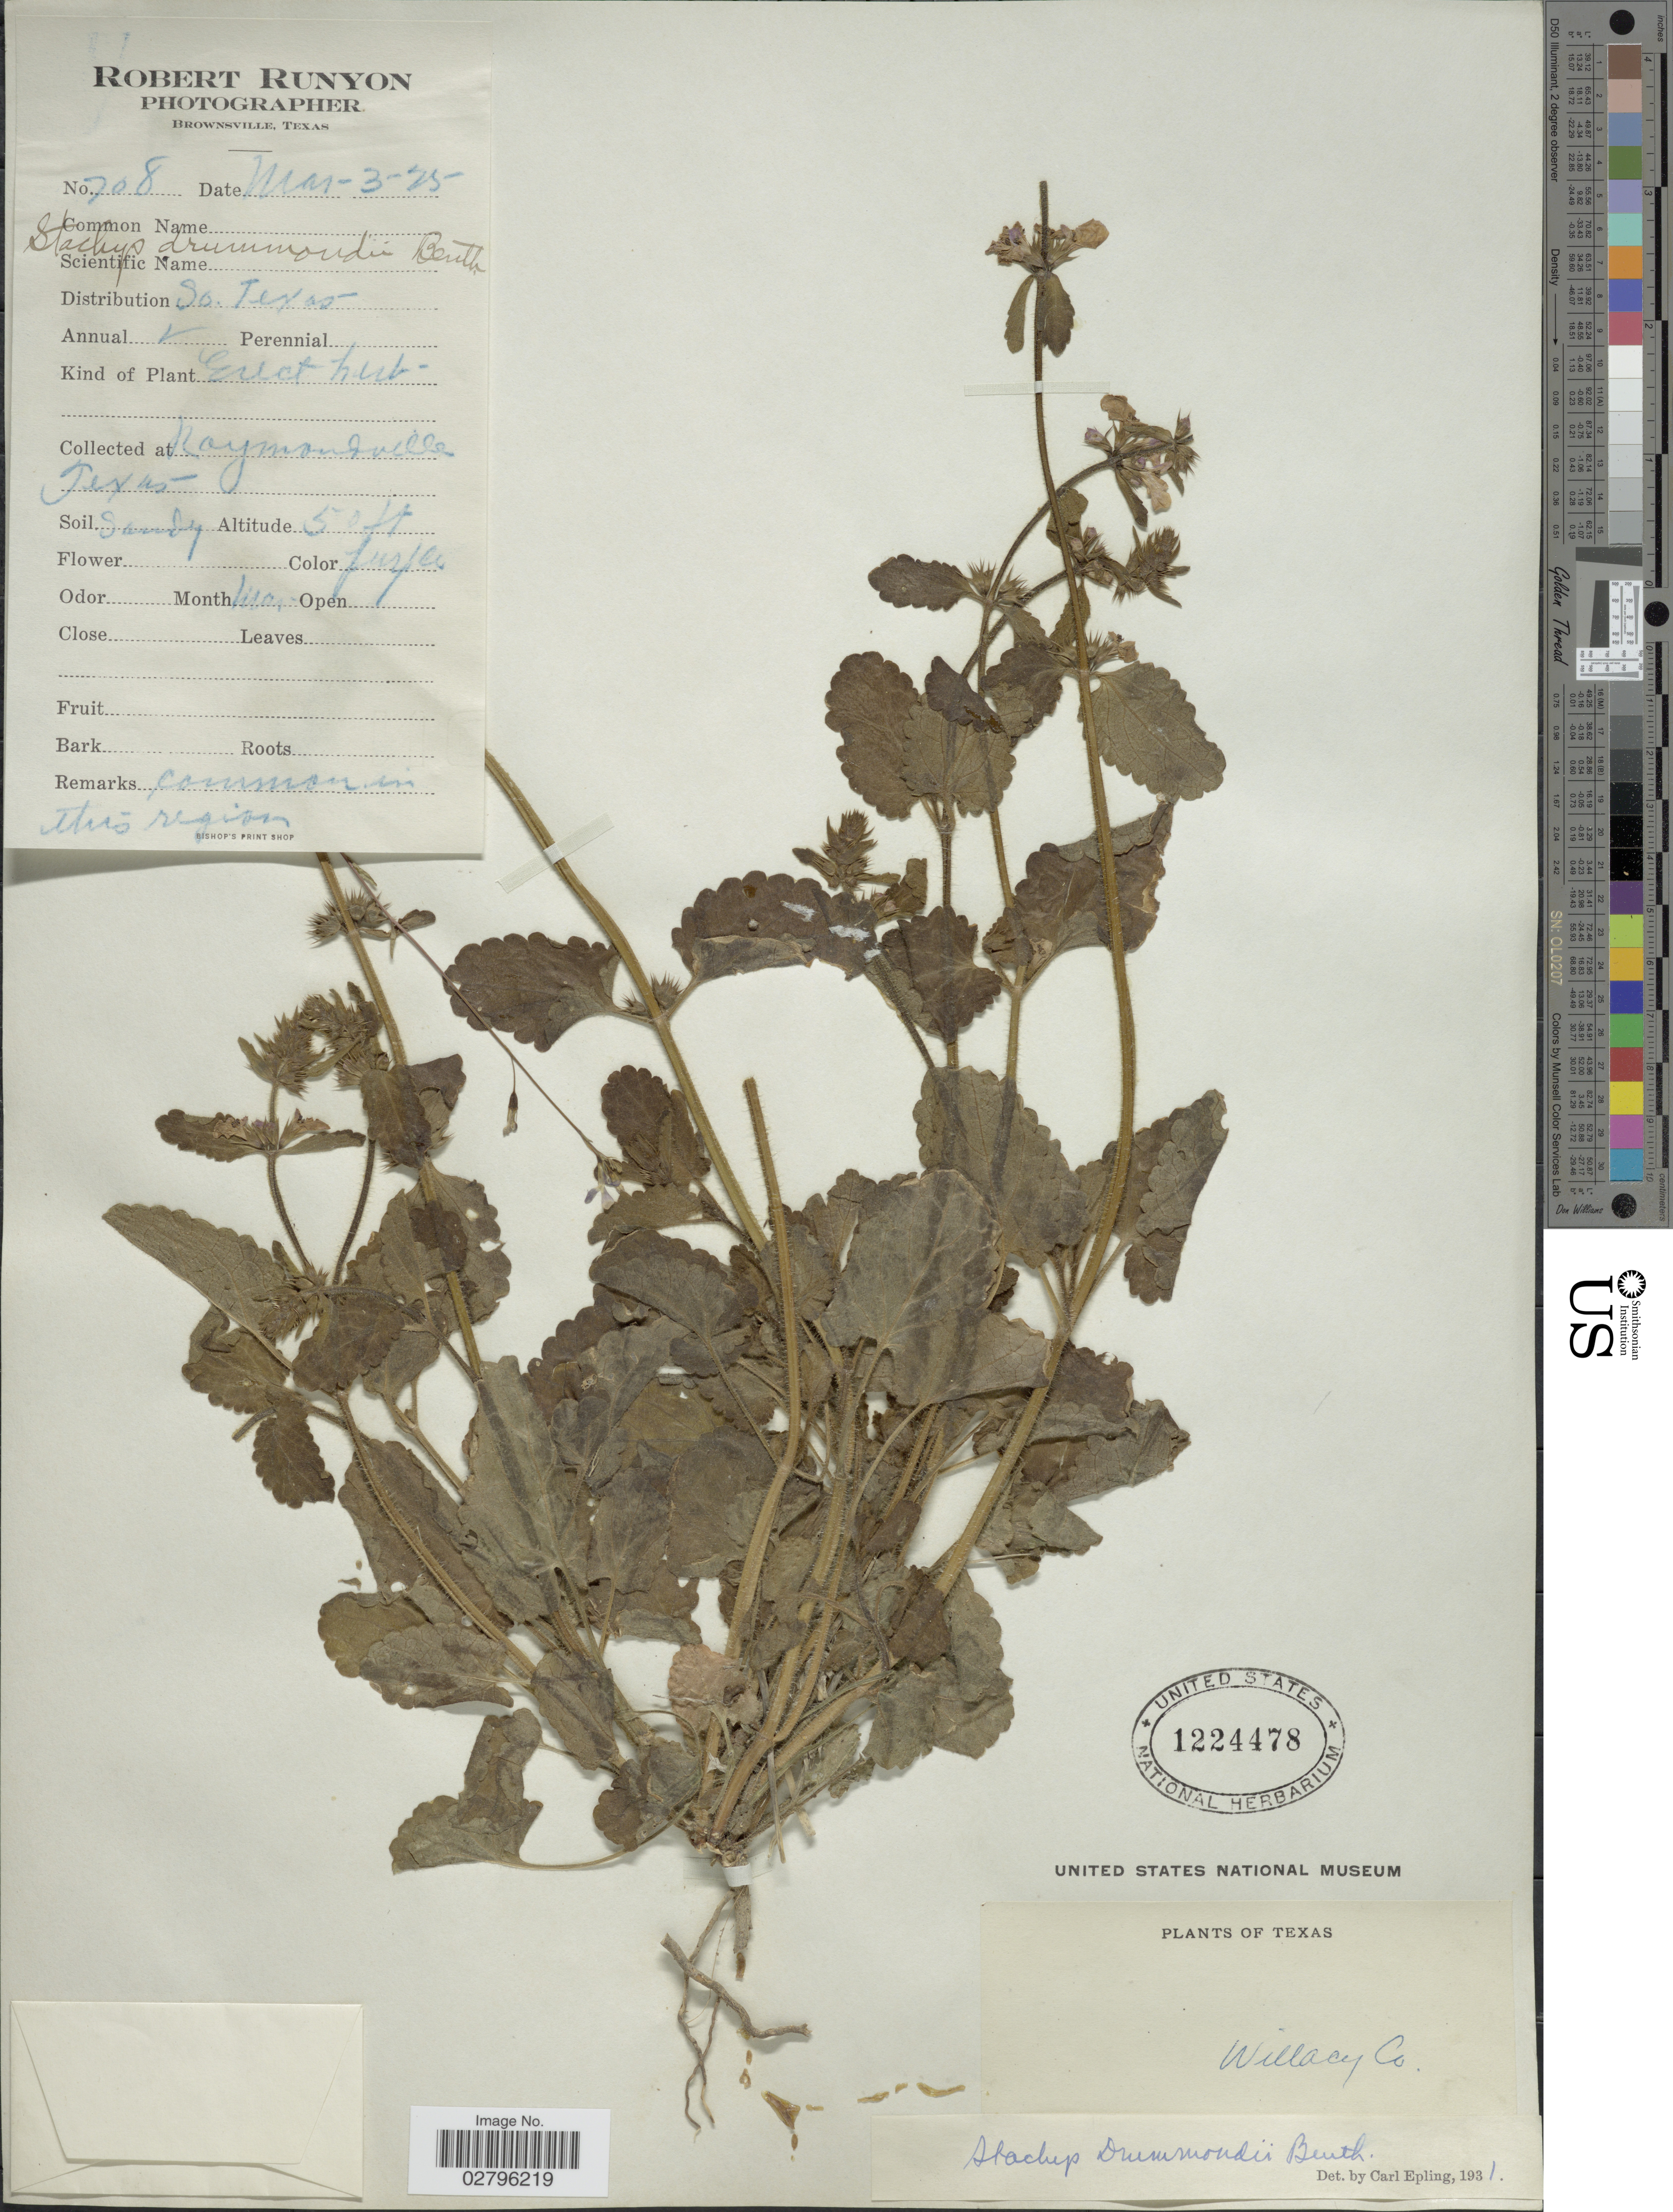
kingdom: Plantae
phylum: Tracheophyta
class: Magnoliopsida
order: Lamiales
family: Lamiaceae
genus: Stachys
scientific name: Stachys drummondii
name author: Benth.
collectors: R. Runyon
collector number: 708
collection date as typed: Transcribed d/m/y: 3/3/25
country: United States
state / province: Texas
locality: Raymondville, Willacy Co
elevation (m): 15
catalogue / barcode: US 1224478